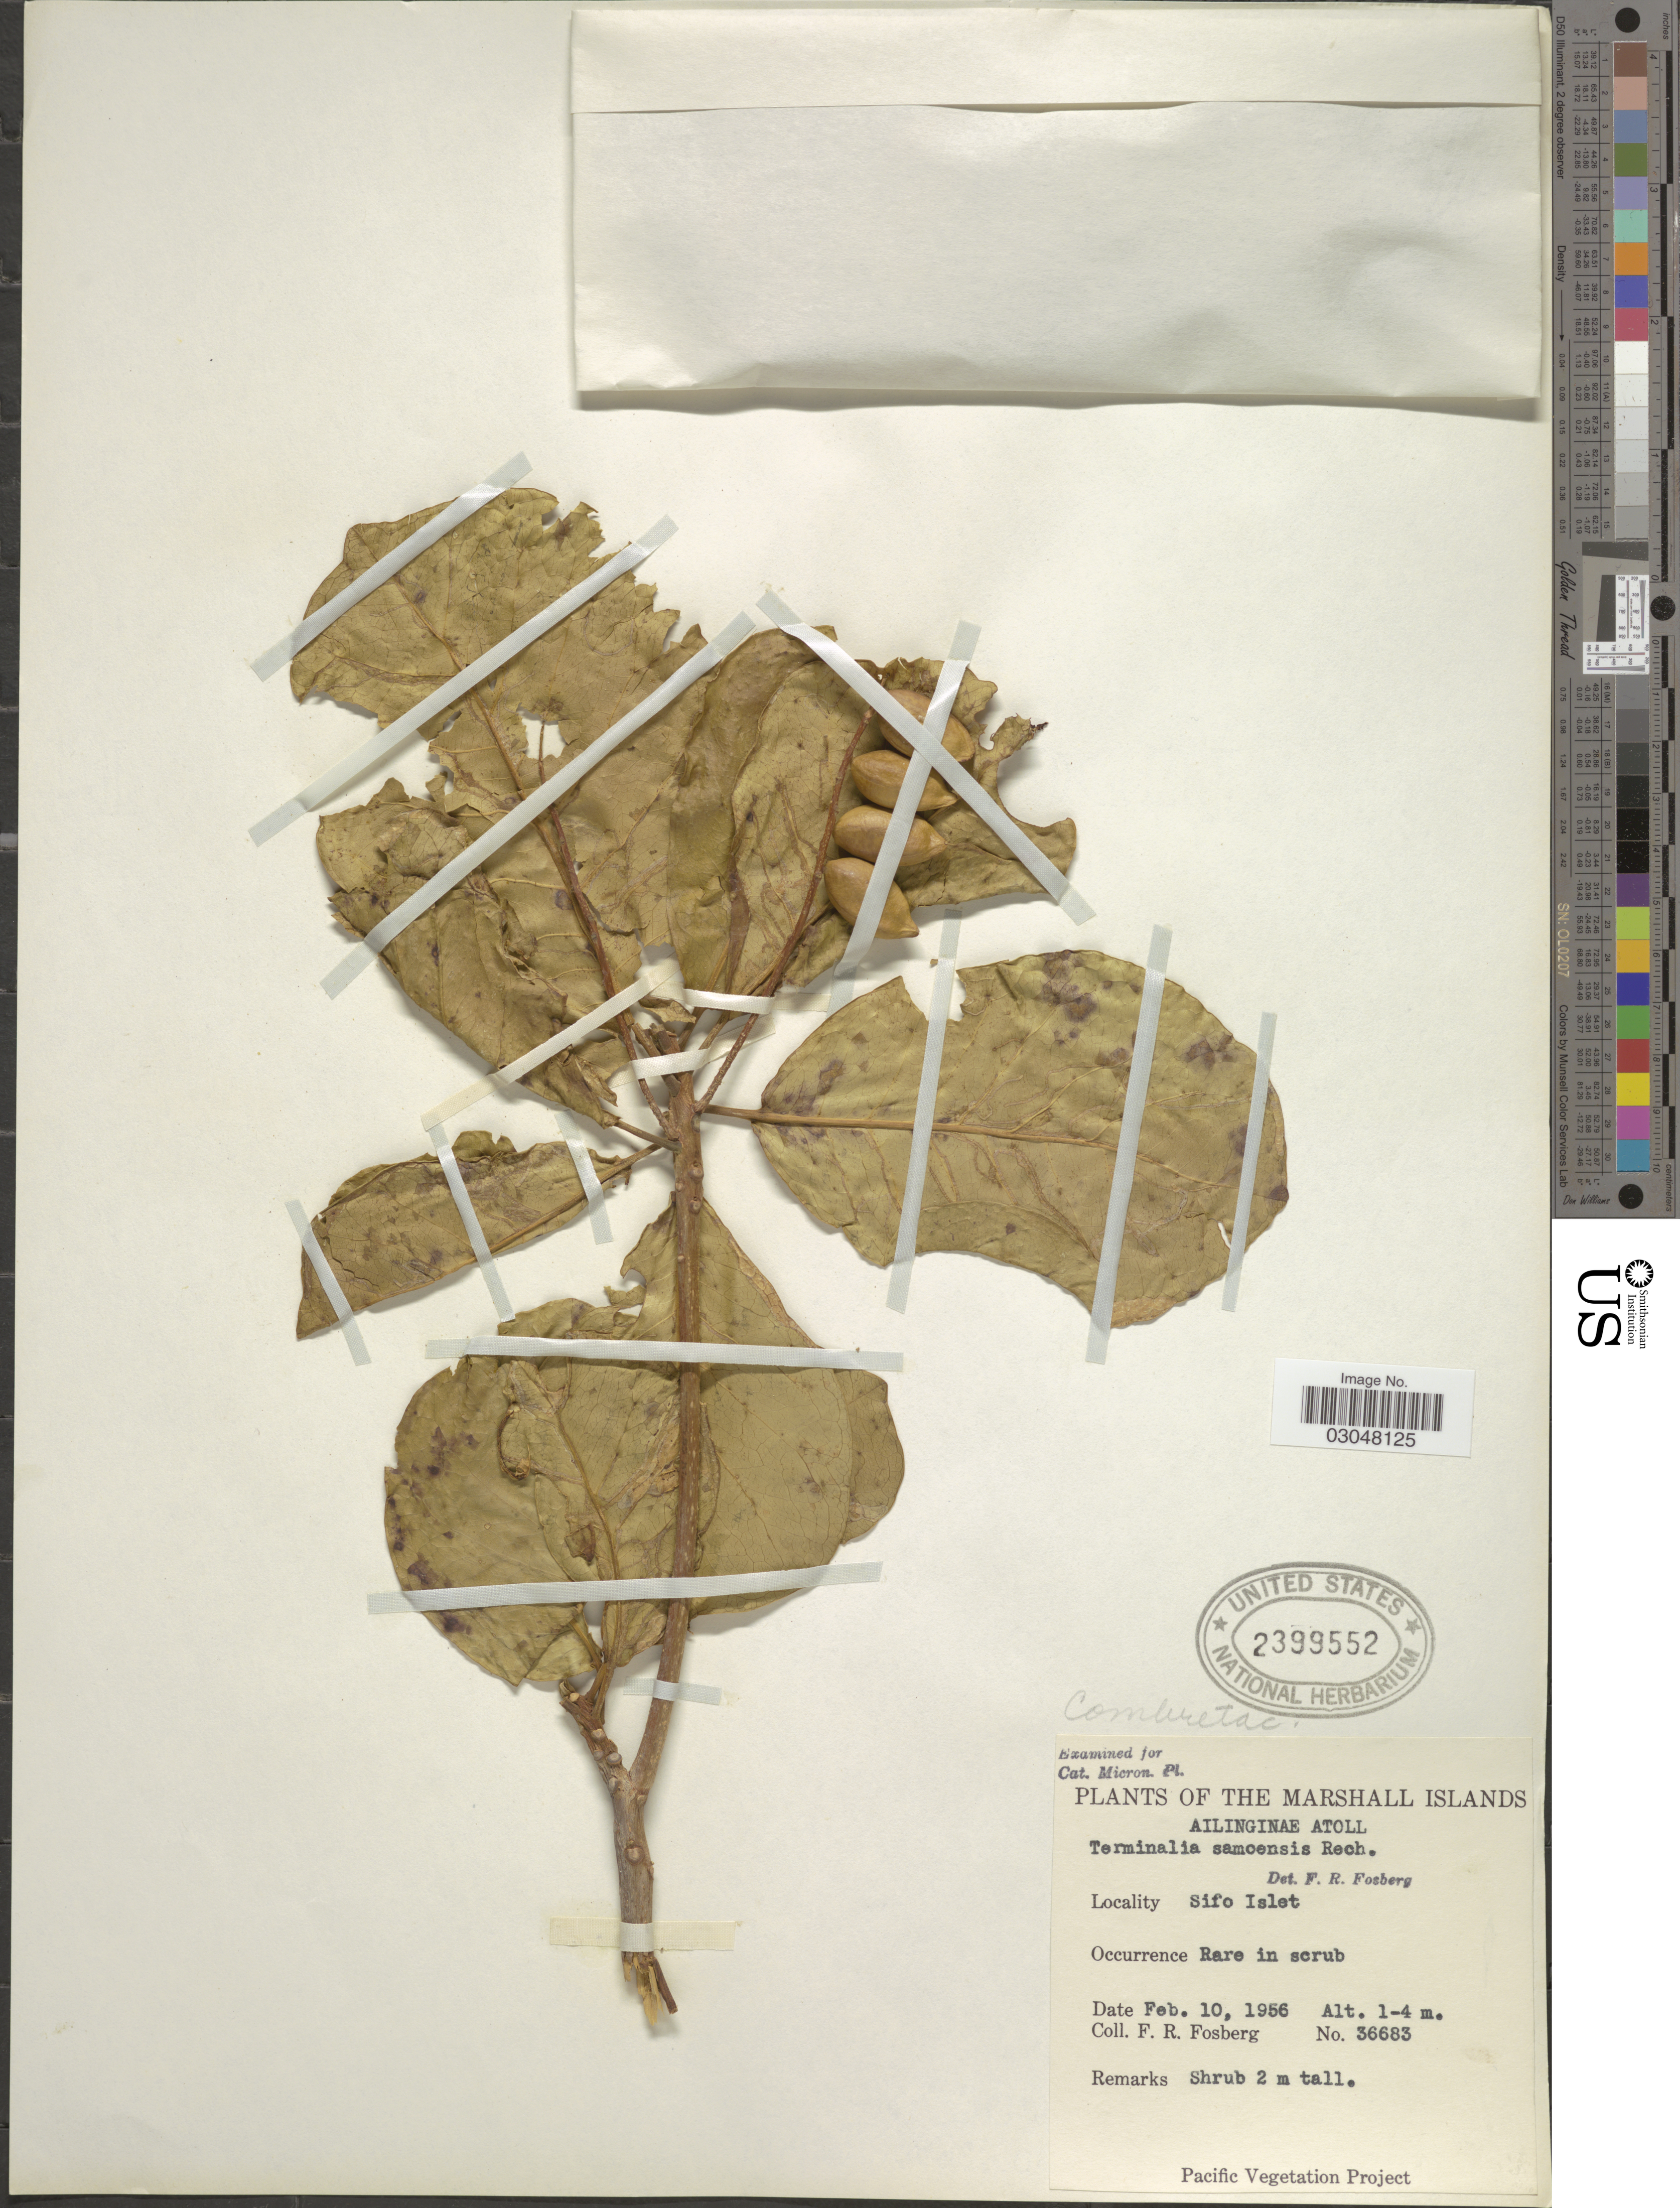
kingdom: Plantae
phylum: Tracheophyta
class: Magnoliopsida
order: Myrtales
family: Combretaceae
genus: Terminalia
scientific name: Terminalia samoensis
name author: Rech.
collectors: F. R. Fosberg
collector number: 36683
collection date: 1956-02-10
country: Marshall Islands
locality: Ailingginae Atoll. Sifo Islet. Pacific.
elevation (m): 1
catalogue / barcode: US 2399552